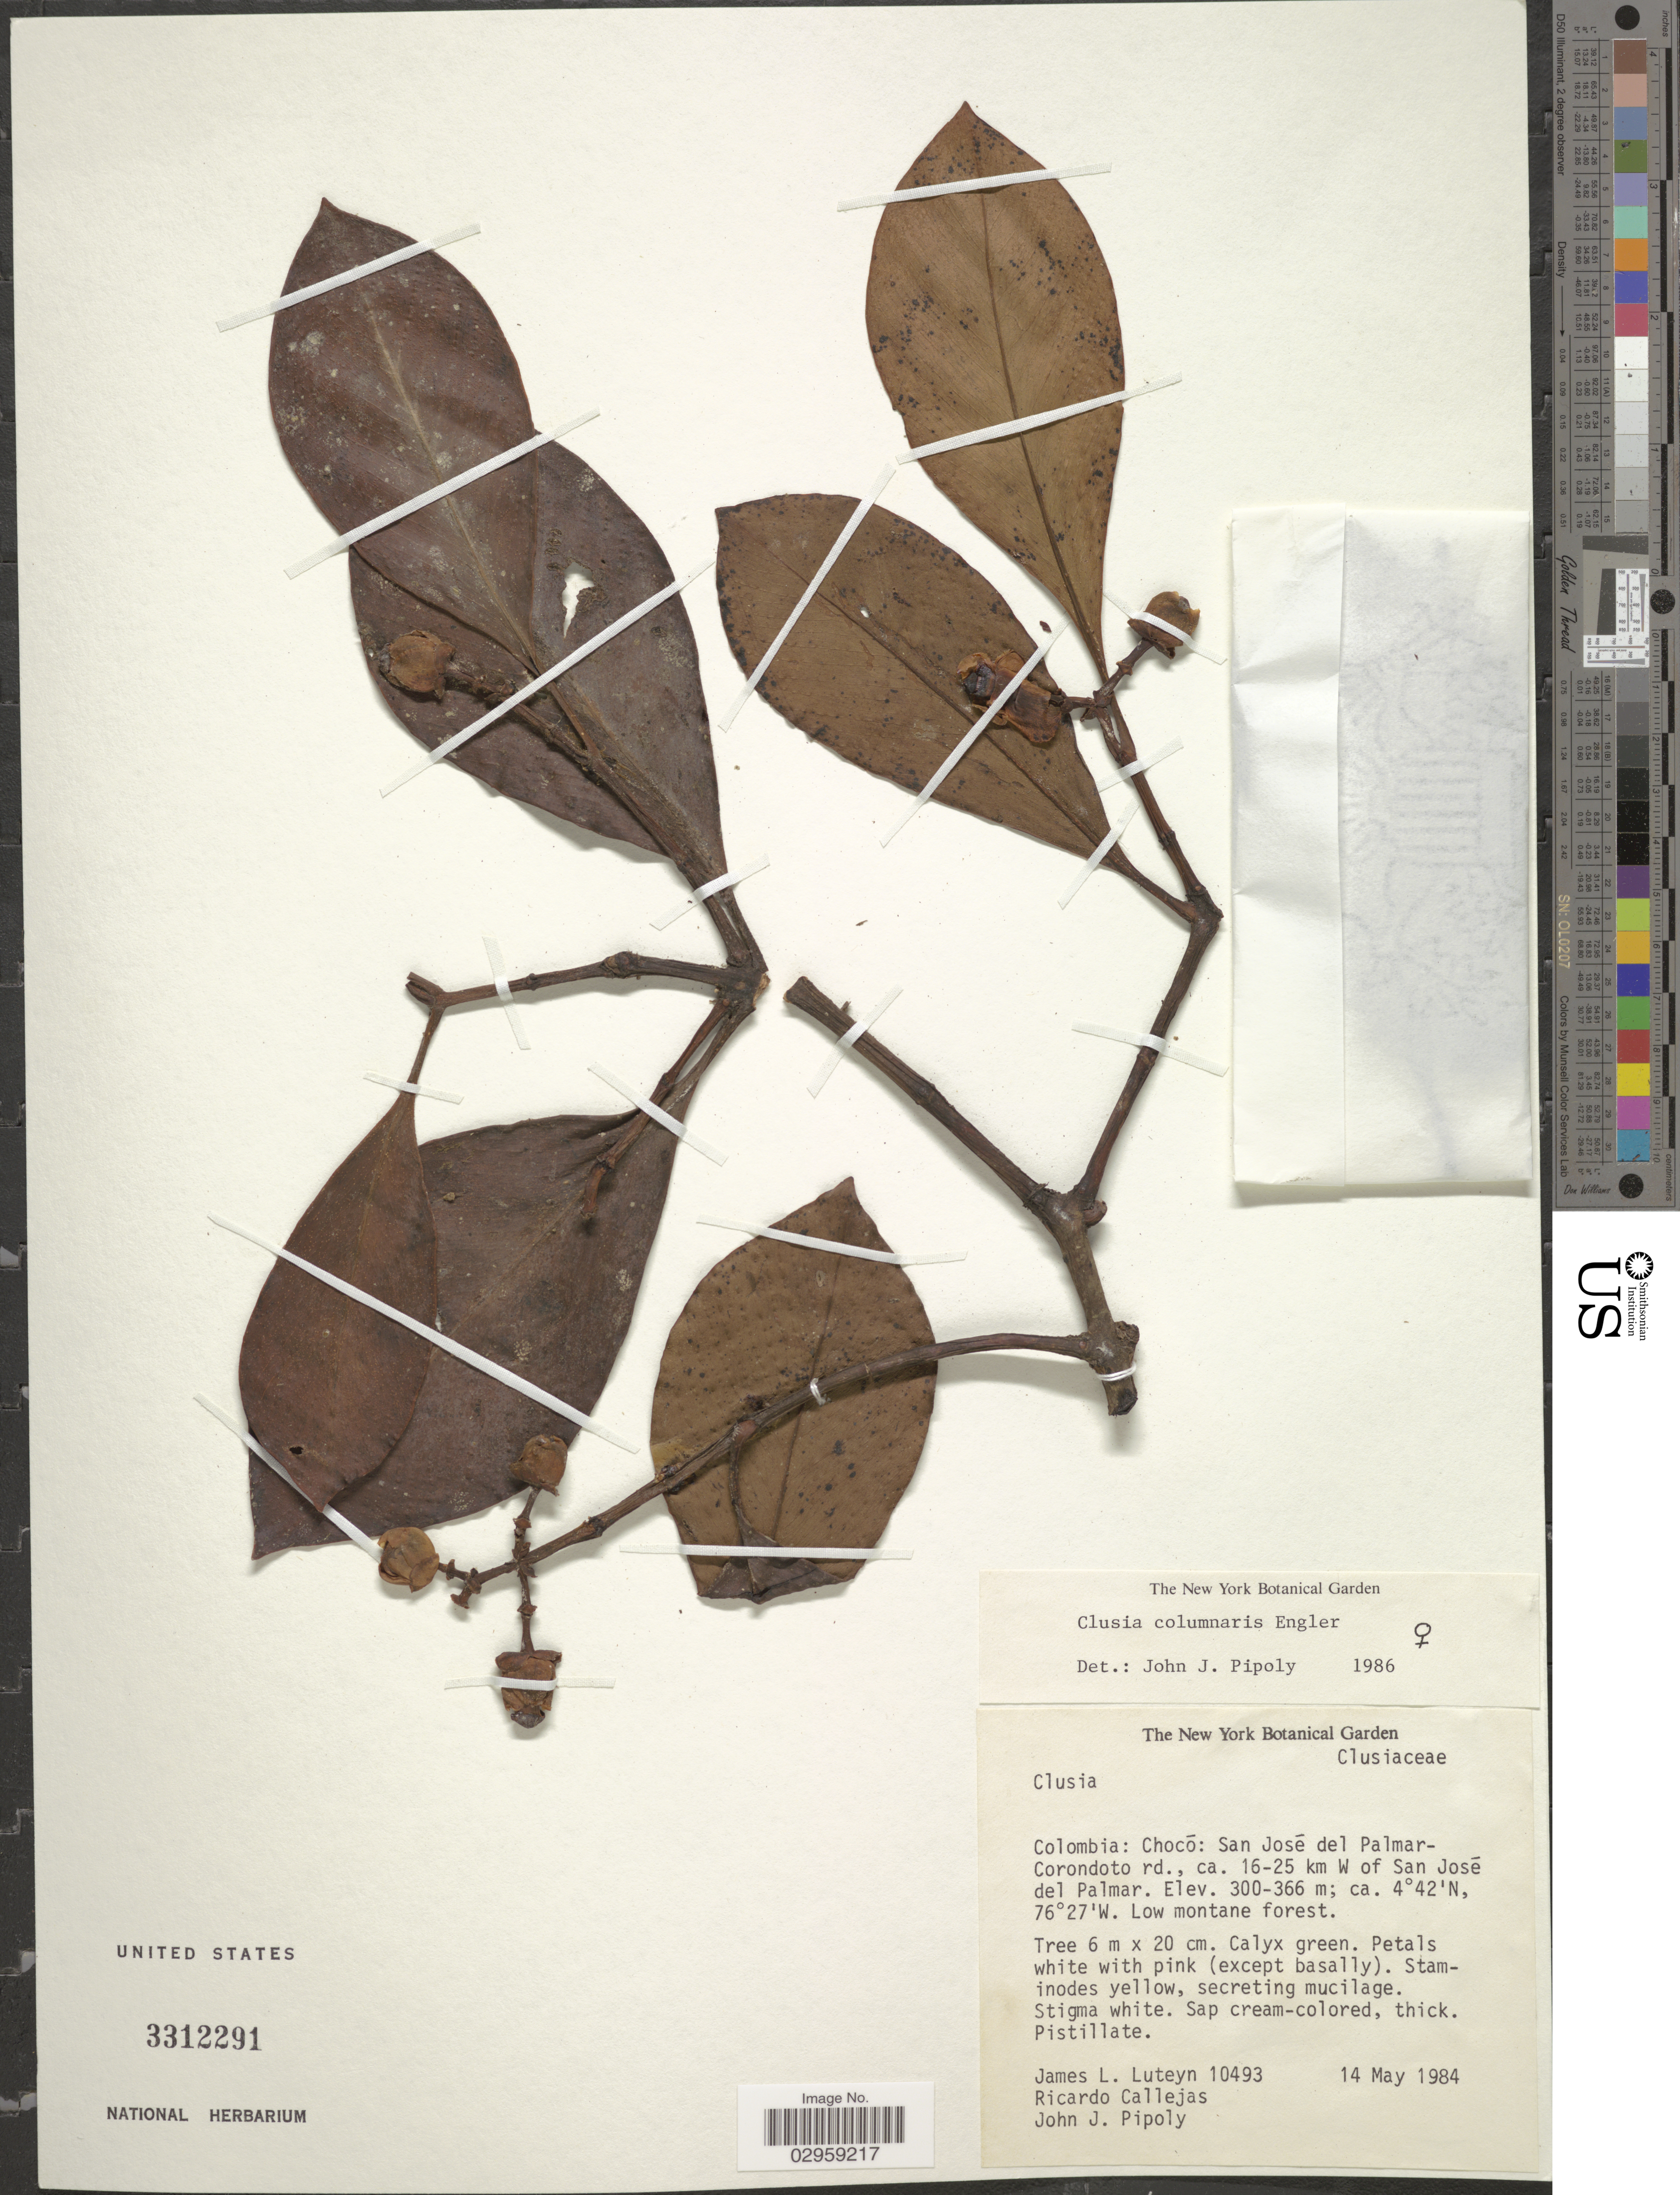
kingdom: Plantae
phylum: Tracheophyta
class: Magnoliopsida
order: Malpighiales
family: Clusiaceae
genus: Clusia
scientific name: Clusia columnaris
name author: Engl.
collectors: J. Luteyn, R. Callejas & J. J. Pipoly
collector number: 10493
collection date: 1984-05-14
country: Colombia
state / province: Chocó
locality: San José del Palmar-Corondoto rd., ca. 16-25 km W of San José del Palmar.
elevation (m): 300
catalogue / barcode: US 3312291